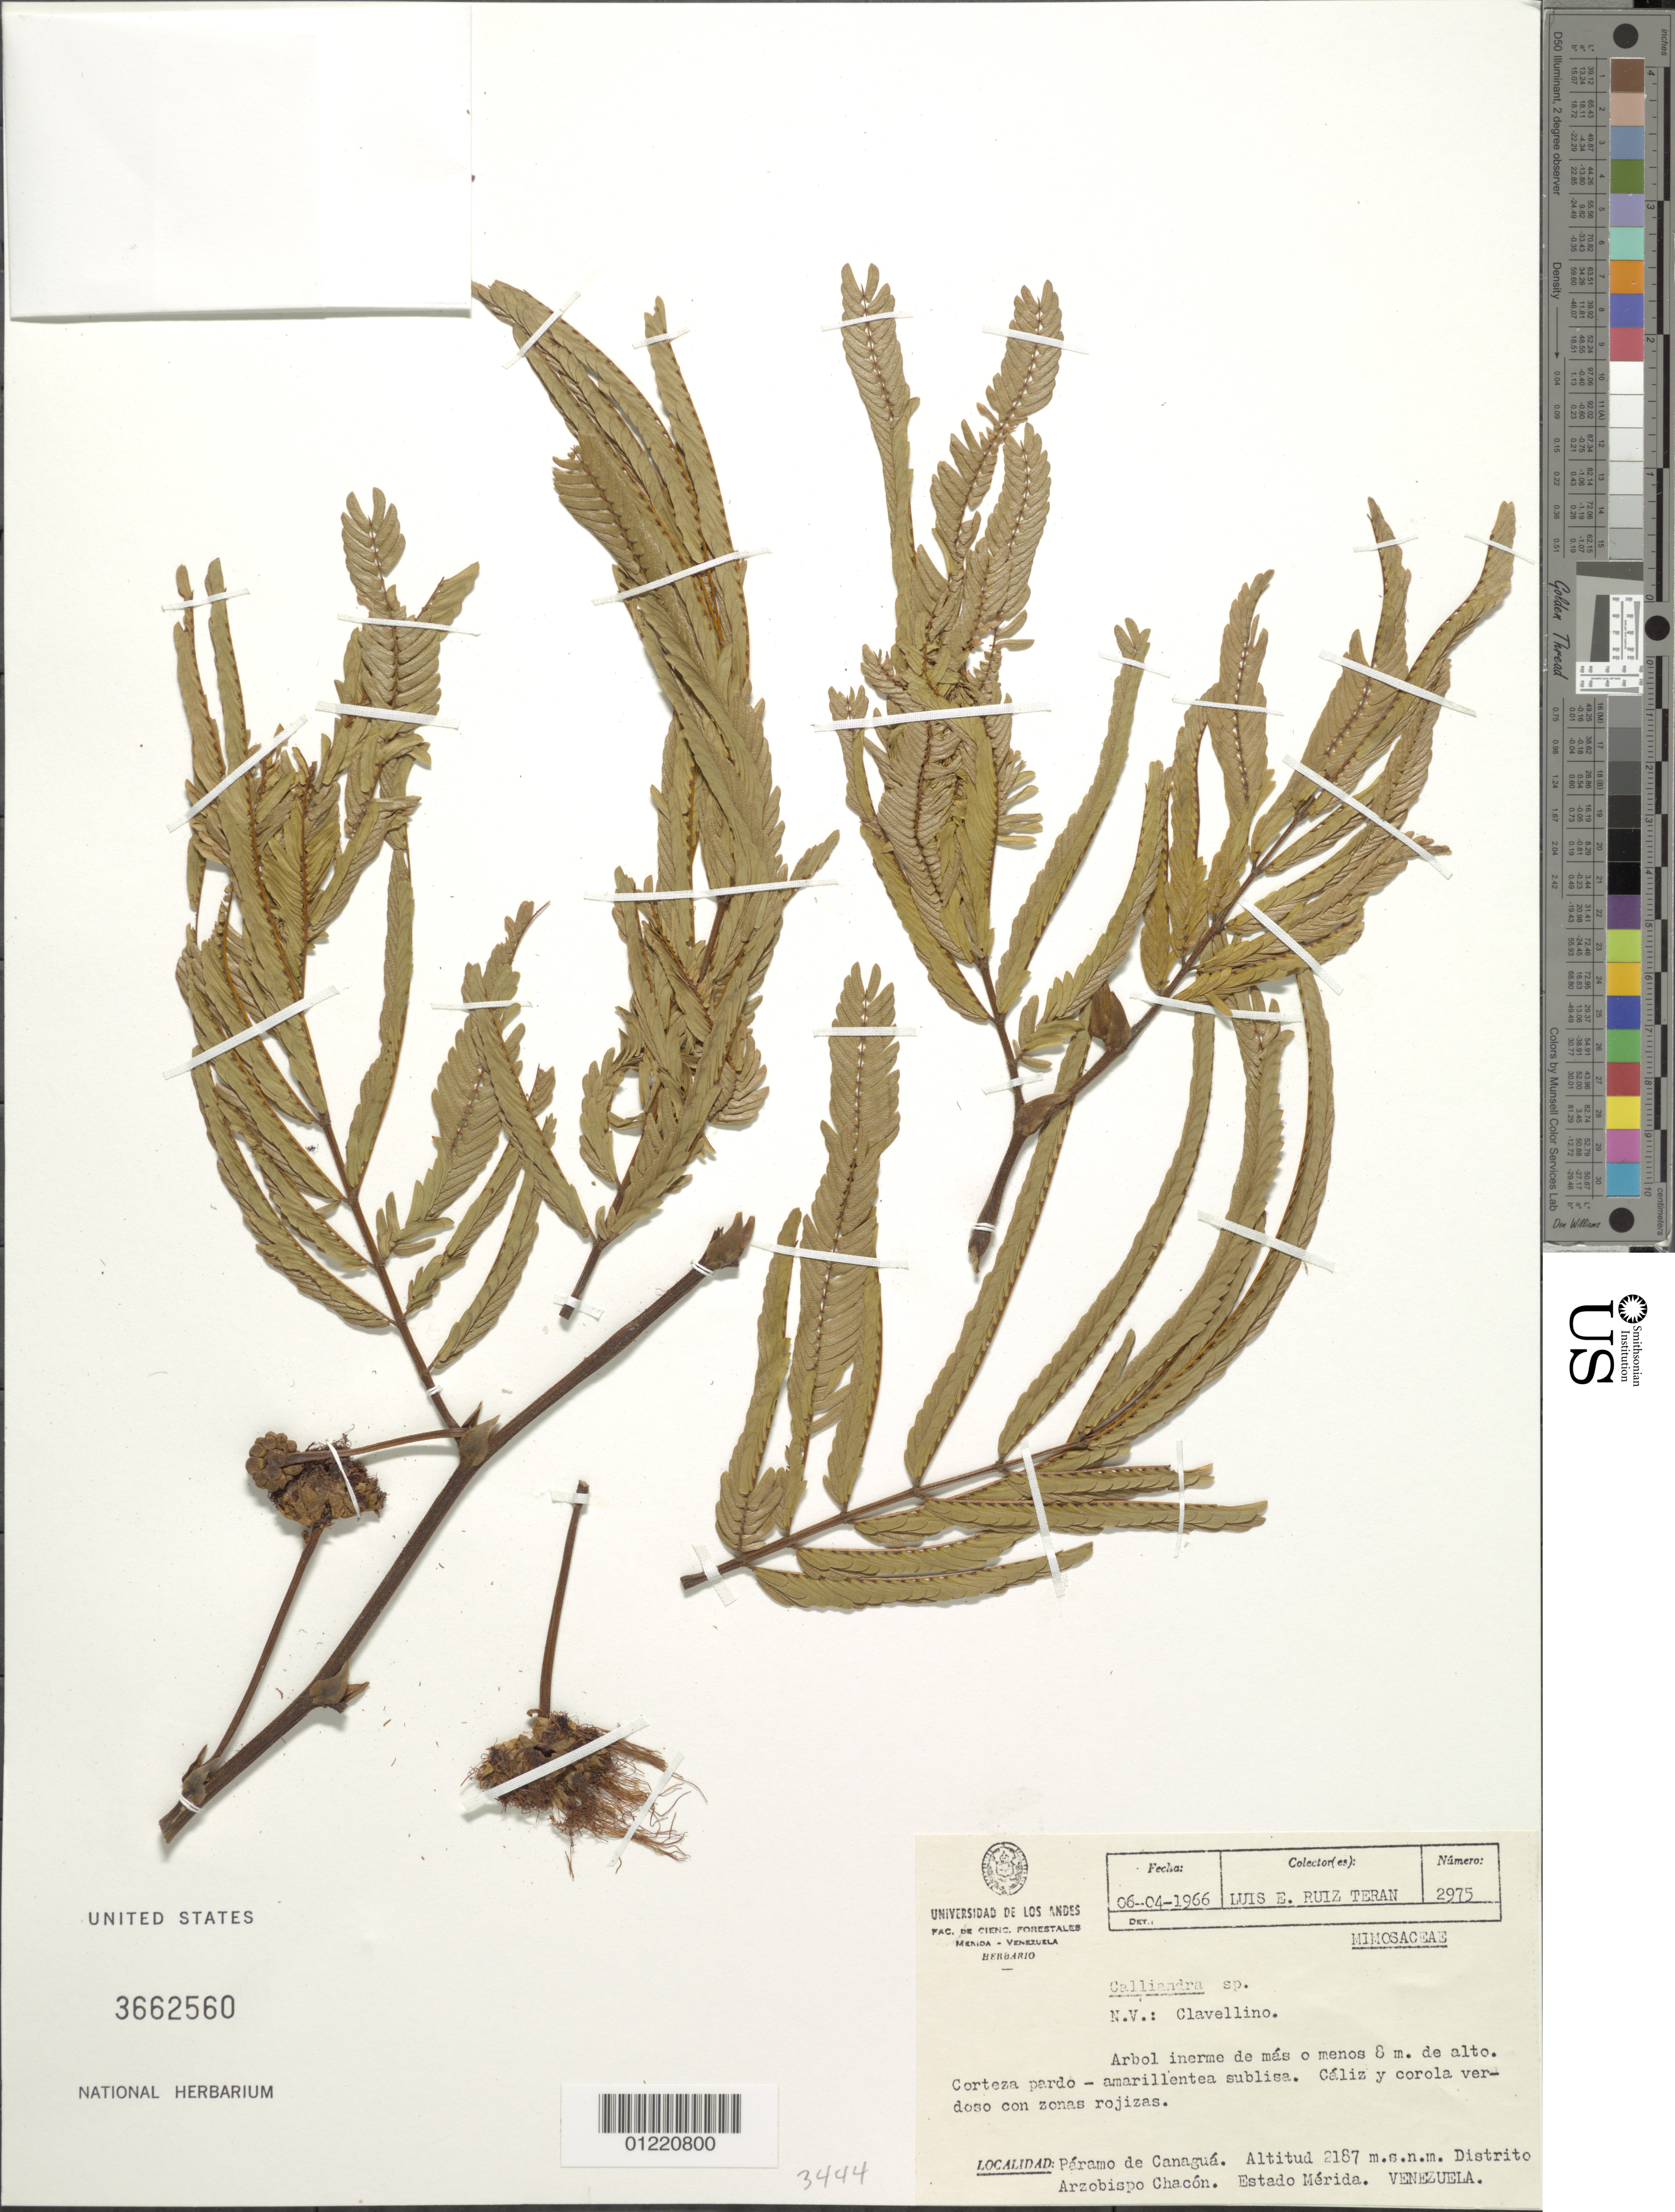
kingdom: Plantae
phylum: Tracheophyta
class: Magnoliopsida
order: Fabales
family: Fabaceae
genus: Calliandra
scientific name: Calliandra sp.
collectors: L. E. Ruíz-Terán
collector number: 2975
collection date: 1966-04-06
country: Venezuela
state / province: Mérida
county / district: Arzobispo Chacón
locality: Páramo de Canaguá. Dist. Arzobispo Chacón.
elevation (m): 2187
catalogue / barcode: US 3662560